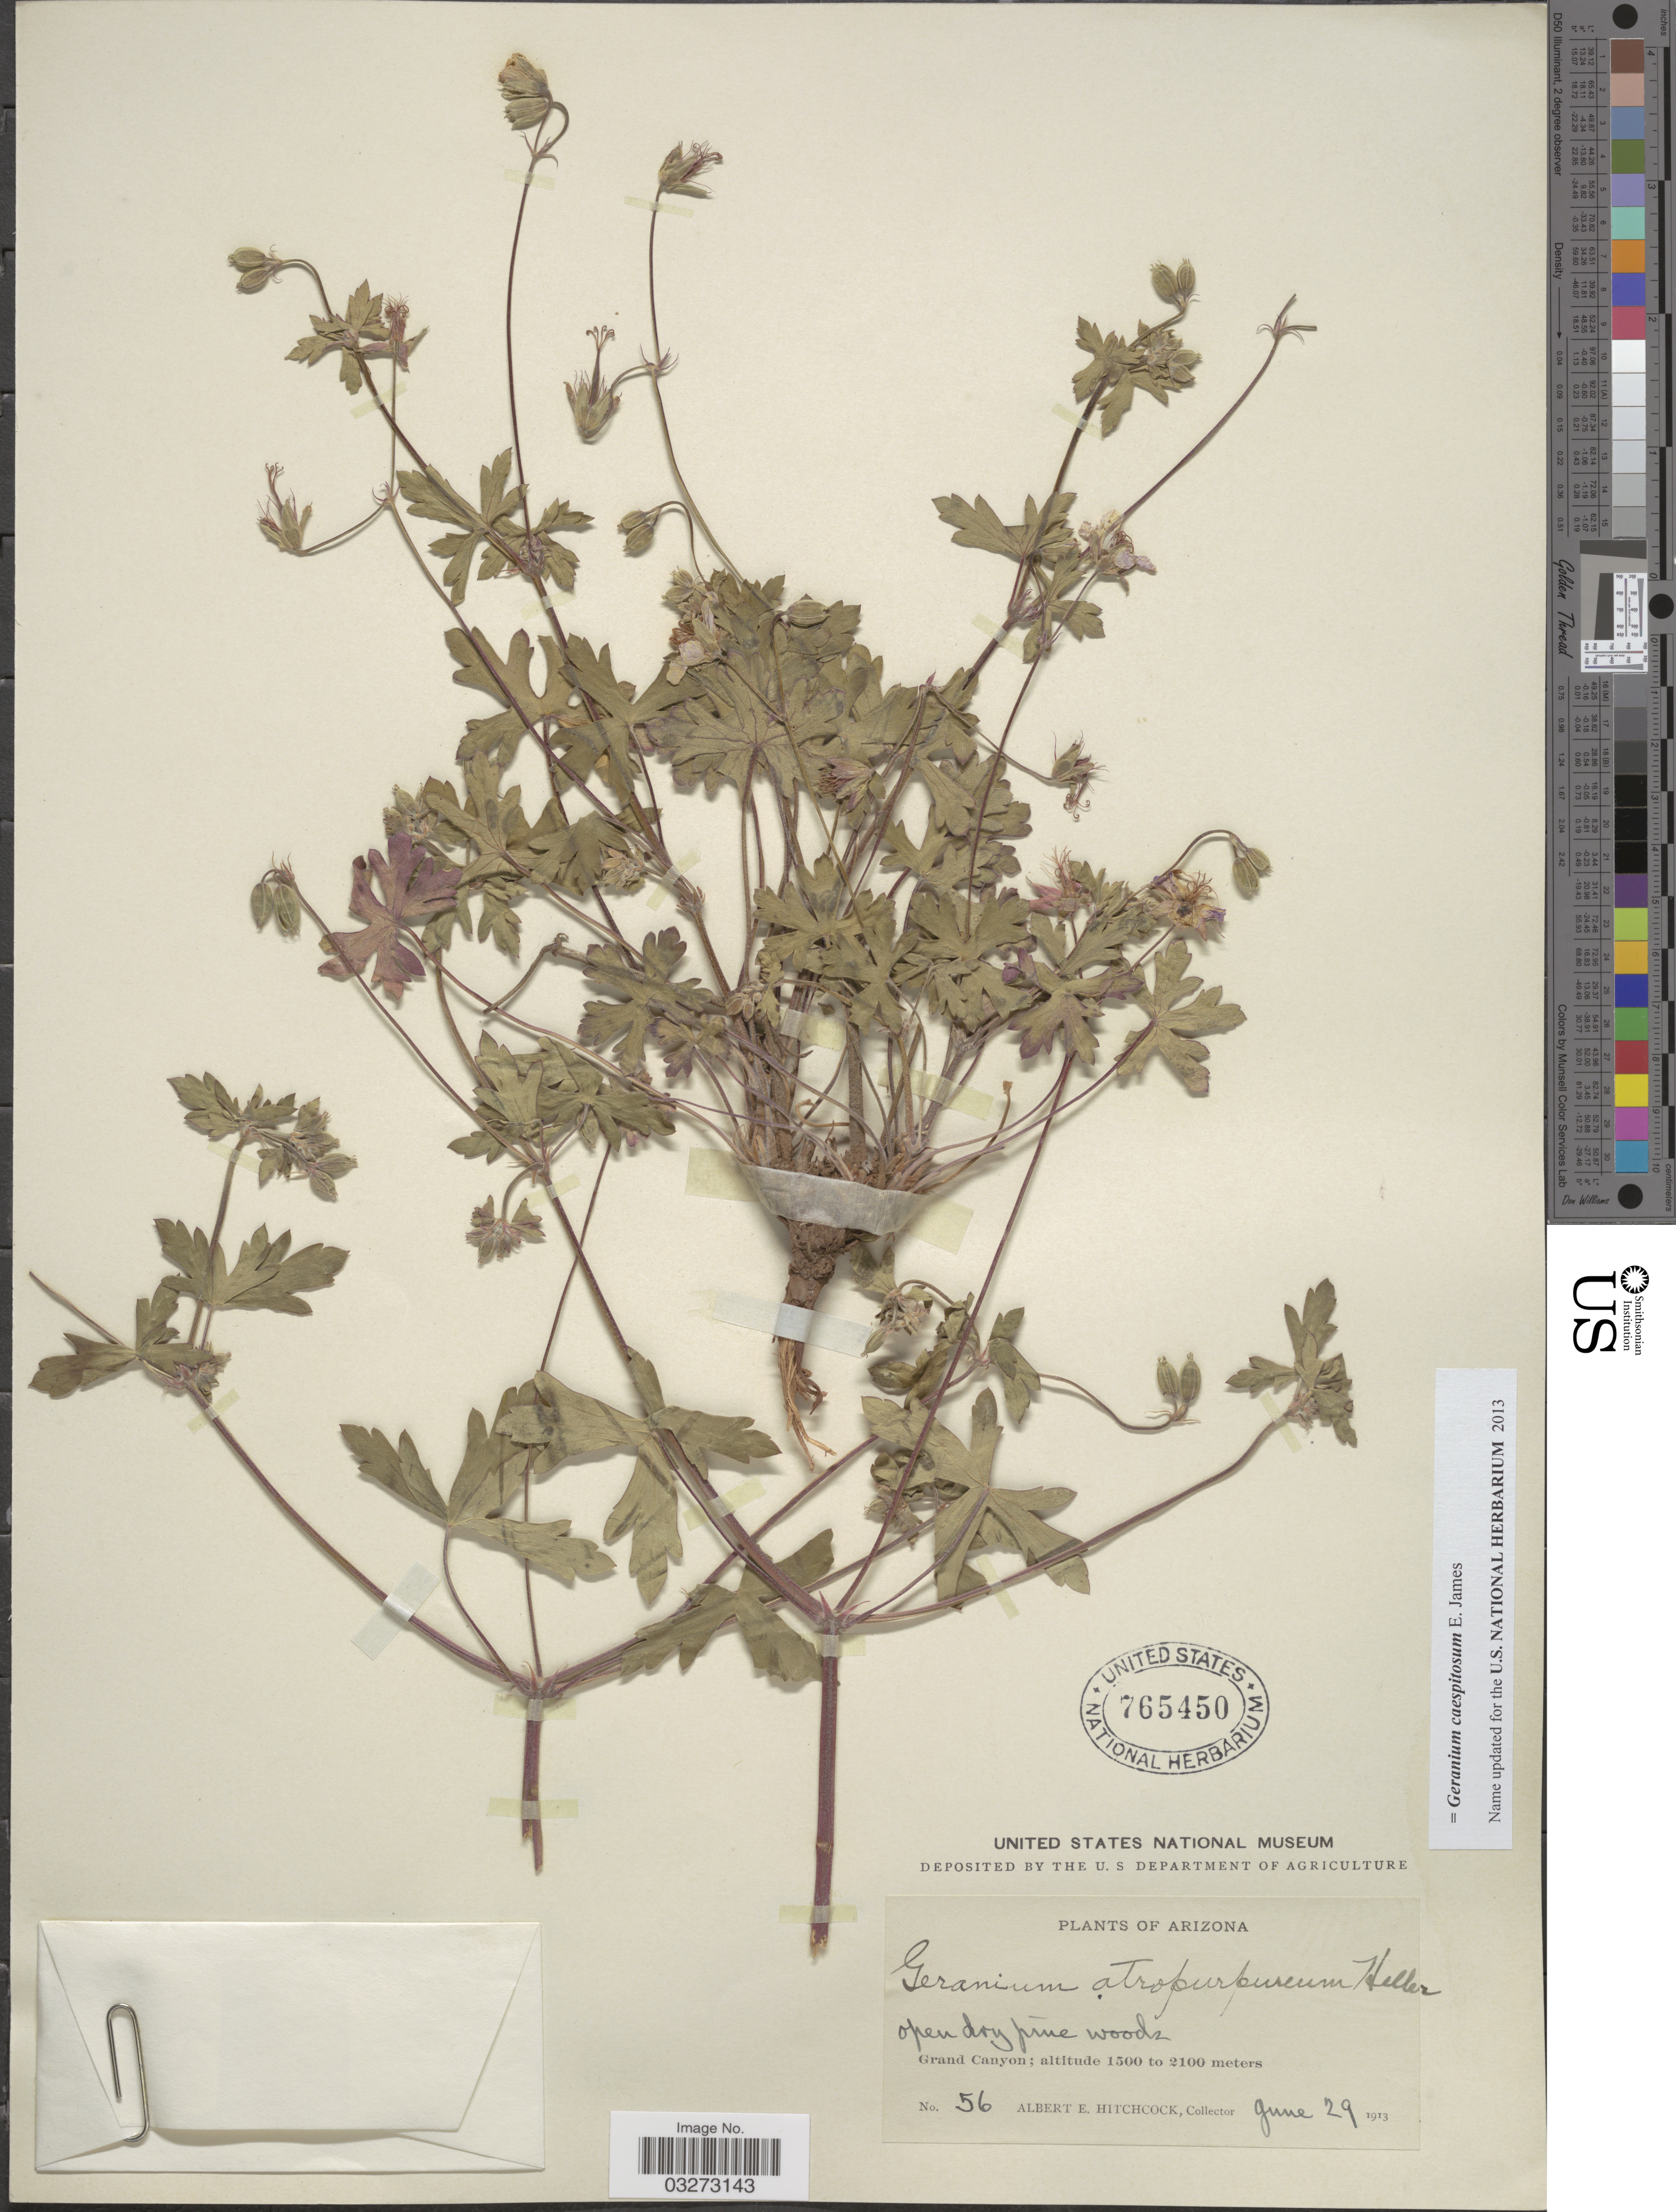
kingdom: Plantae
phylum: Tracheophyta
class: Magnoliopsida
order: Geraniales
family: Geraniaceae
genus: Geranium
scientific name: Geranium caespitosum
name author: E. James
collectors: A. Hitchcock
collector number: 56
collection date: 1913-06-29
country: United States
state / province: Arizona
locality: Grand Canyon.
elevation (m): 1500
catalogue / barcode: US 765450